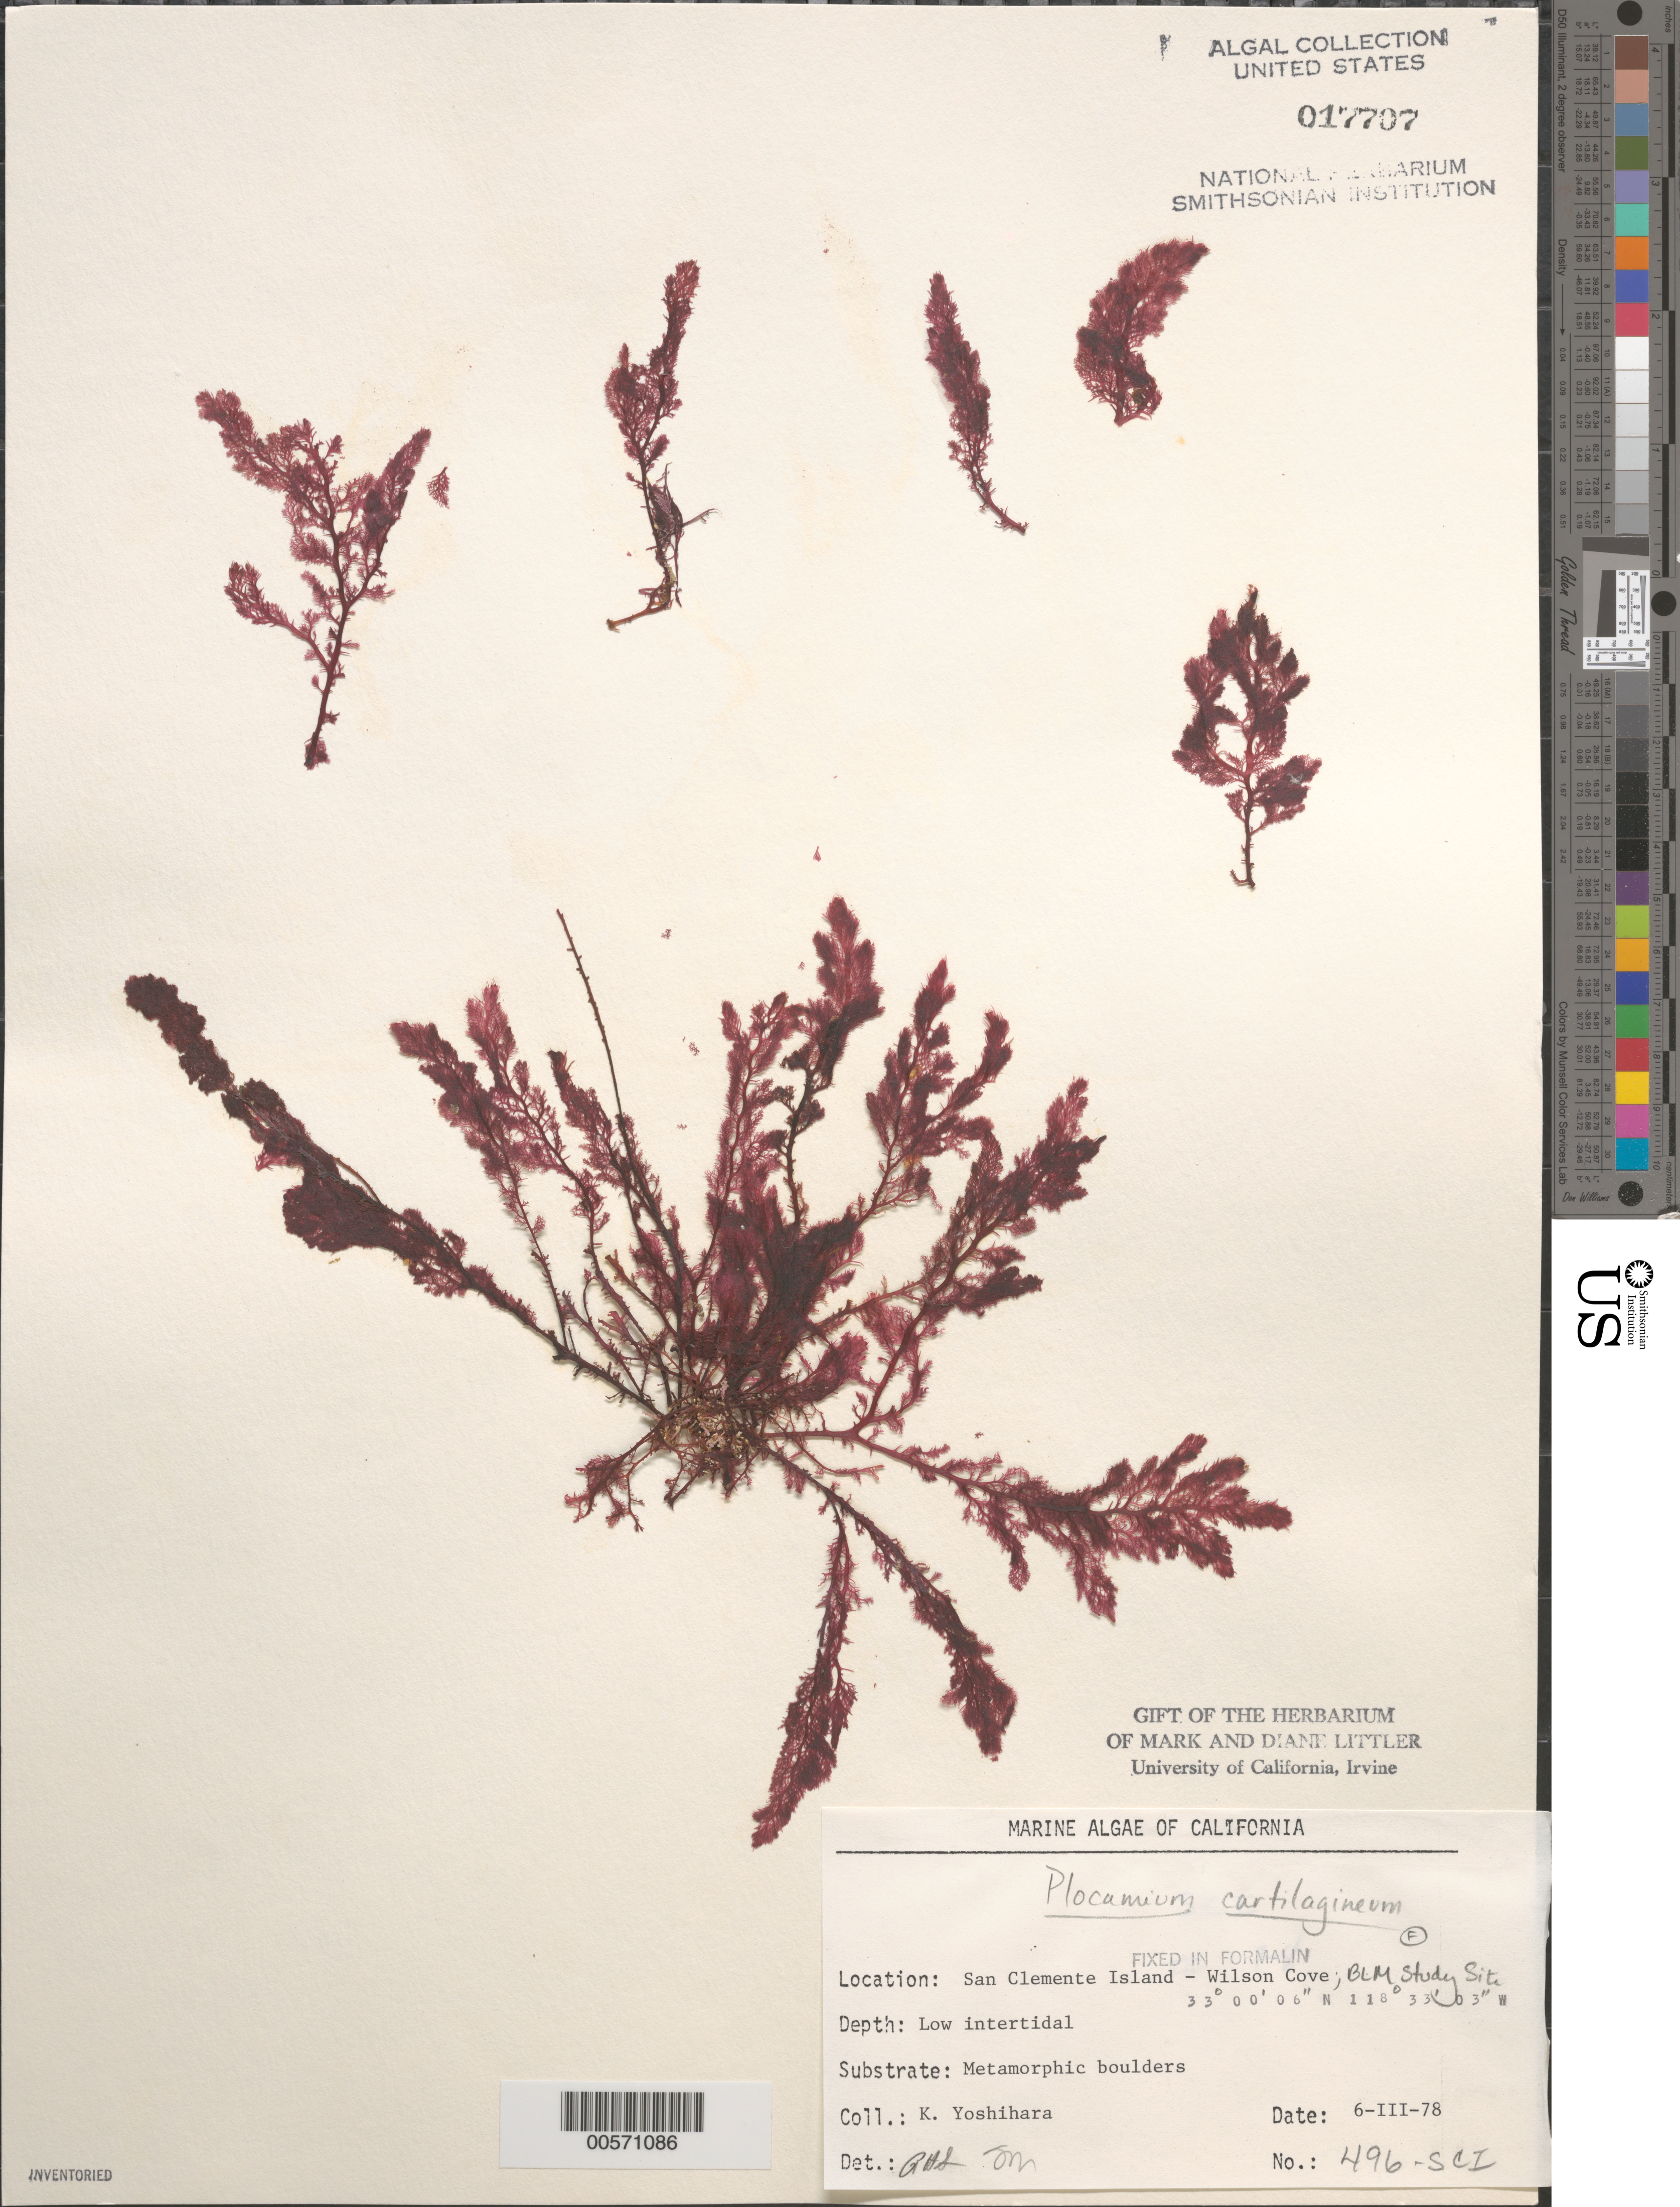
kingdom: Plantae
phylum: Rhodophyta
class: Florideophyceae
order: Plocamiales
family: Plocamiaceae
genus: Plocamium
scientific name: Plocamium cartilagineum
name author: (L.) P.S. Dixon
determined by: Sims, Robert H.; Murray, S. N.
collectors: K. Yoshihara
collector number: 496-sci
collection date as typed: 06 Oct 1978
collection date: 1978-10-06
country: United States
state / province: California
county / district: Los Angeles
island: San Clemente Island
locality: Wilson Cove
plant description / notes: BLM-SOCALBIGHT Rocky Intertidal Survey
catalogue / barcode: US 17707